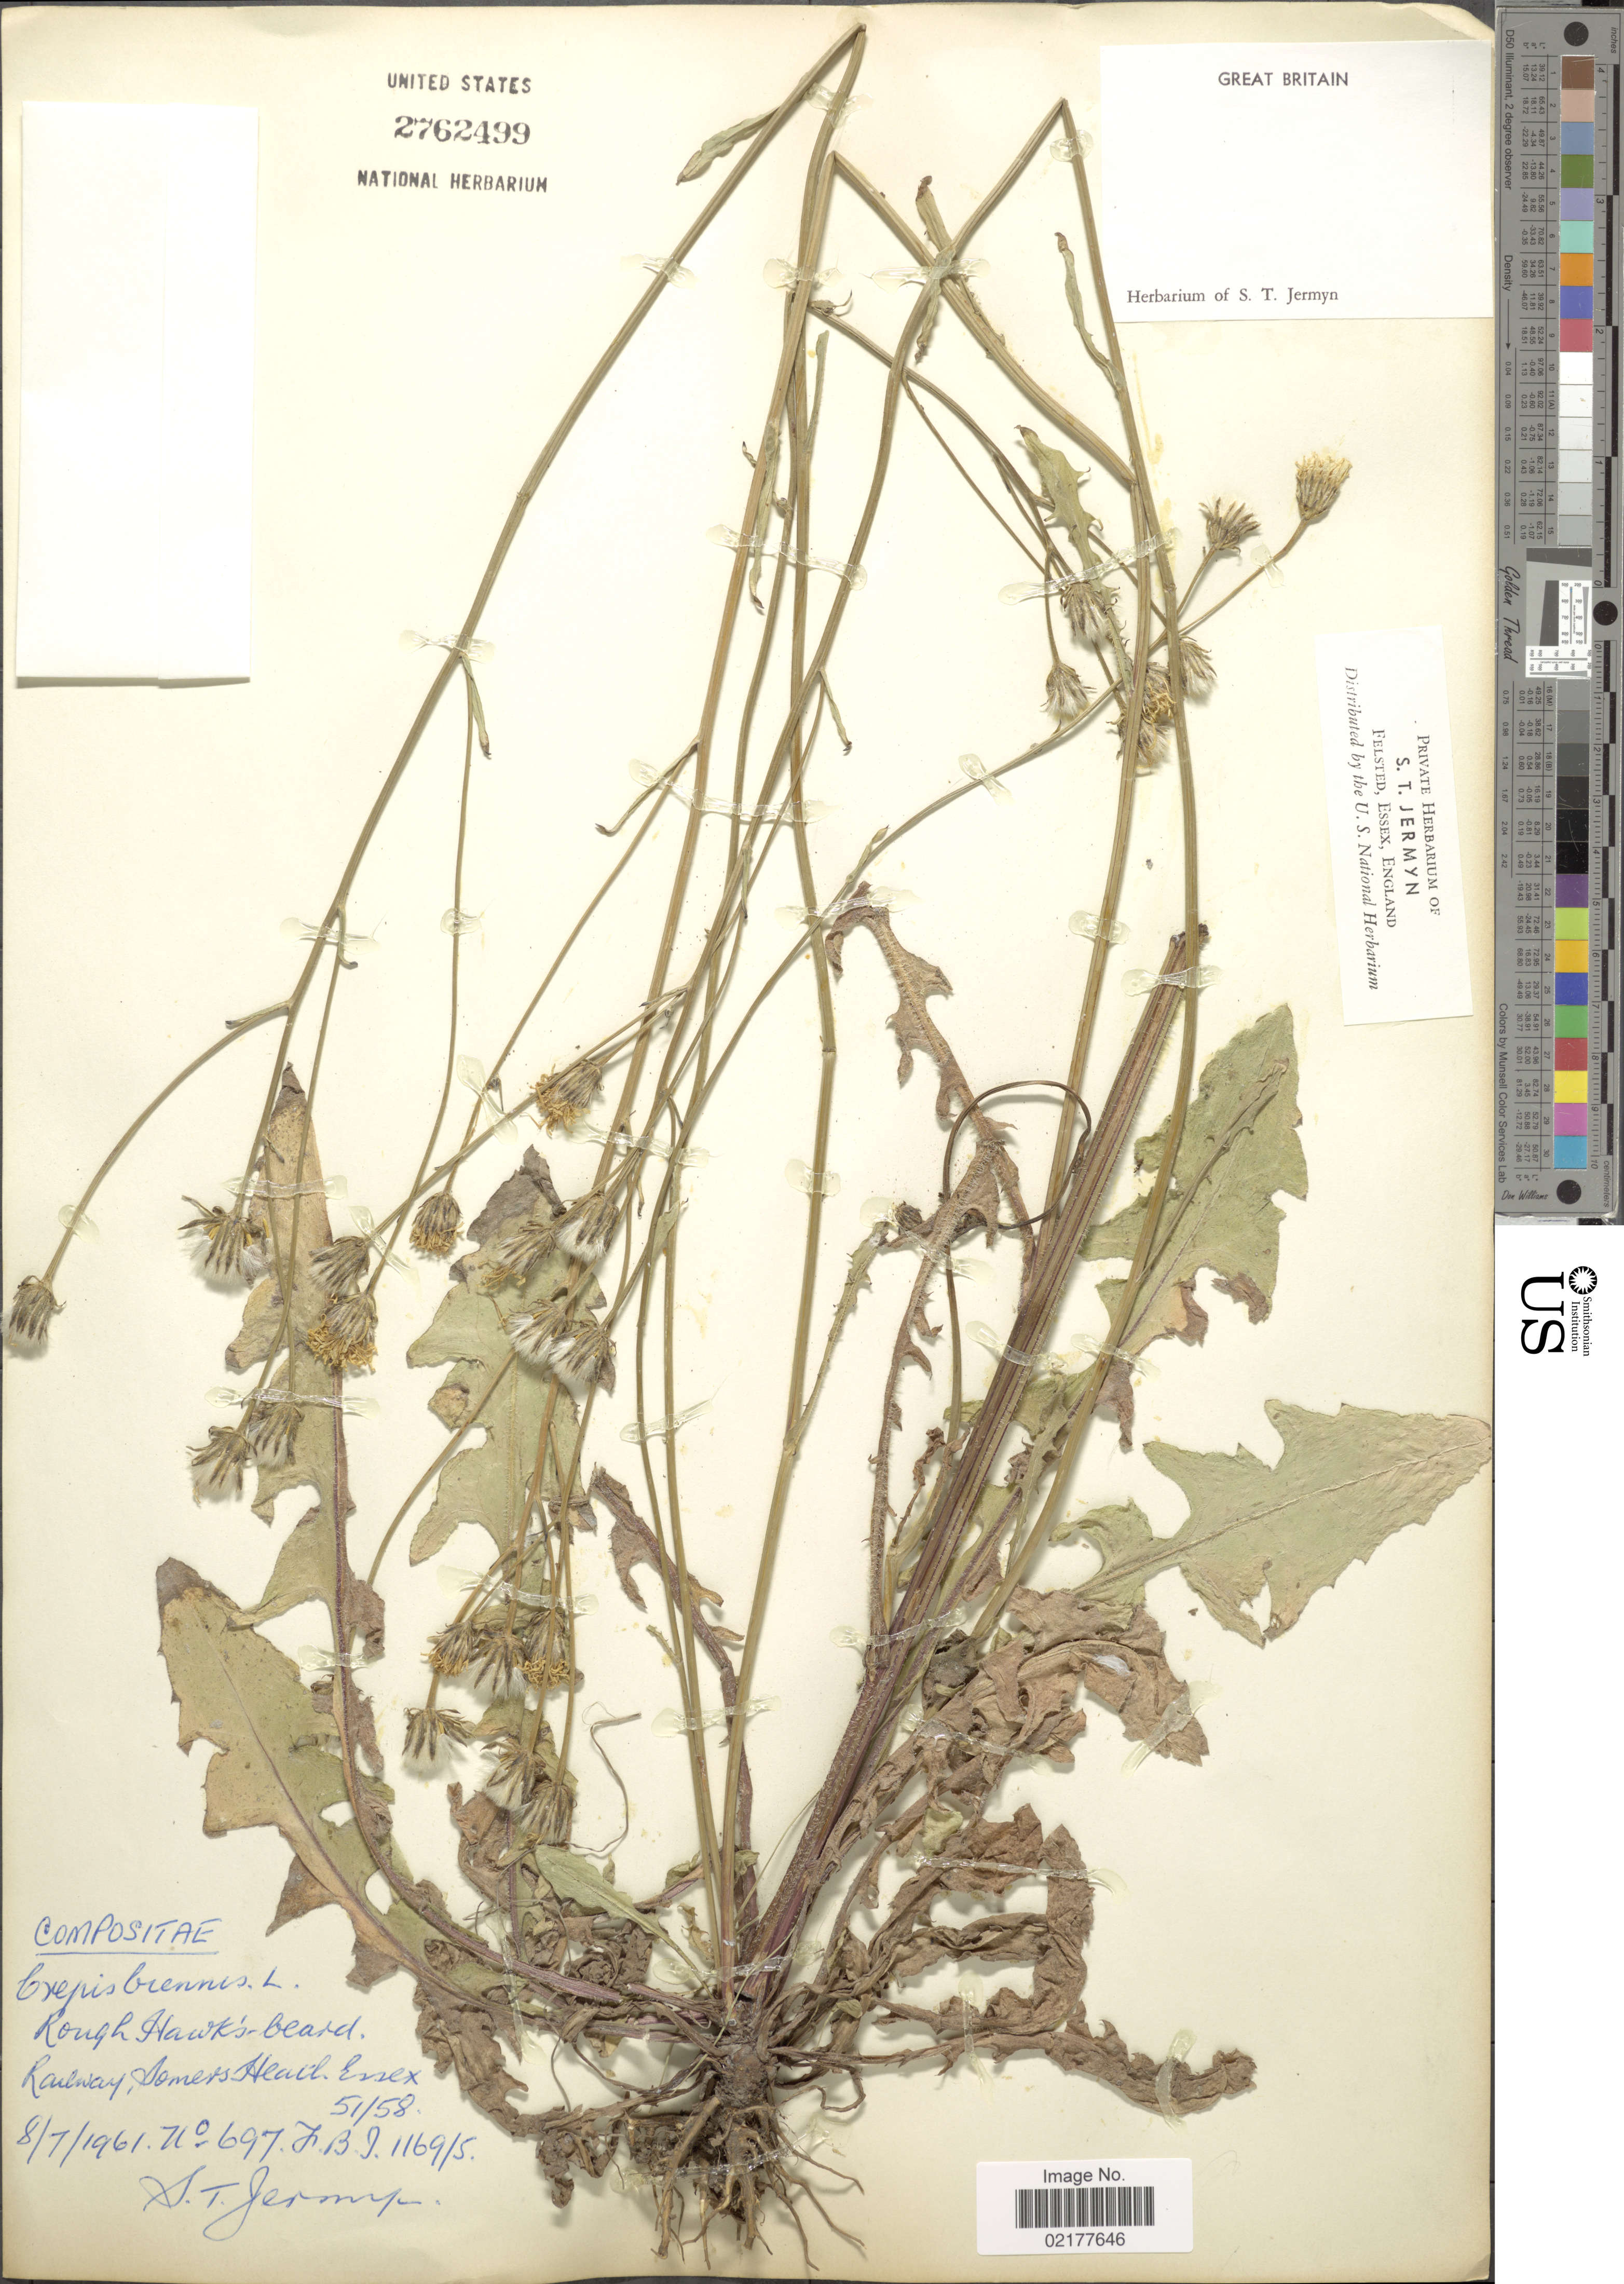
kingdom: Plantae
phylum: Tracheophyta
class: Magnoliopsida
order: Asterales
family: Asteraceae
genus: Crepis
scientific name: Crepis biennis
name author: L.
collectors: S. Jermyn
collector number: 697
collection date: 1961-07-08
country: United Kingdom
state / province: England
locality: Railway, Somers Heath. Essex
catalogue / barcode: US 2762499